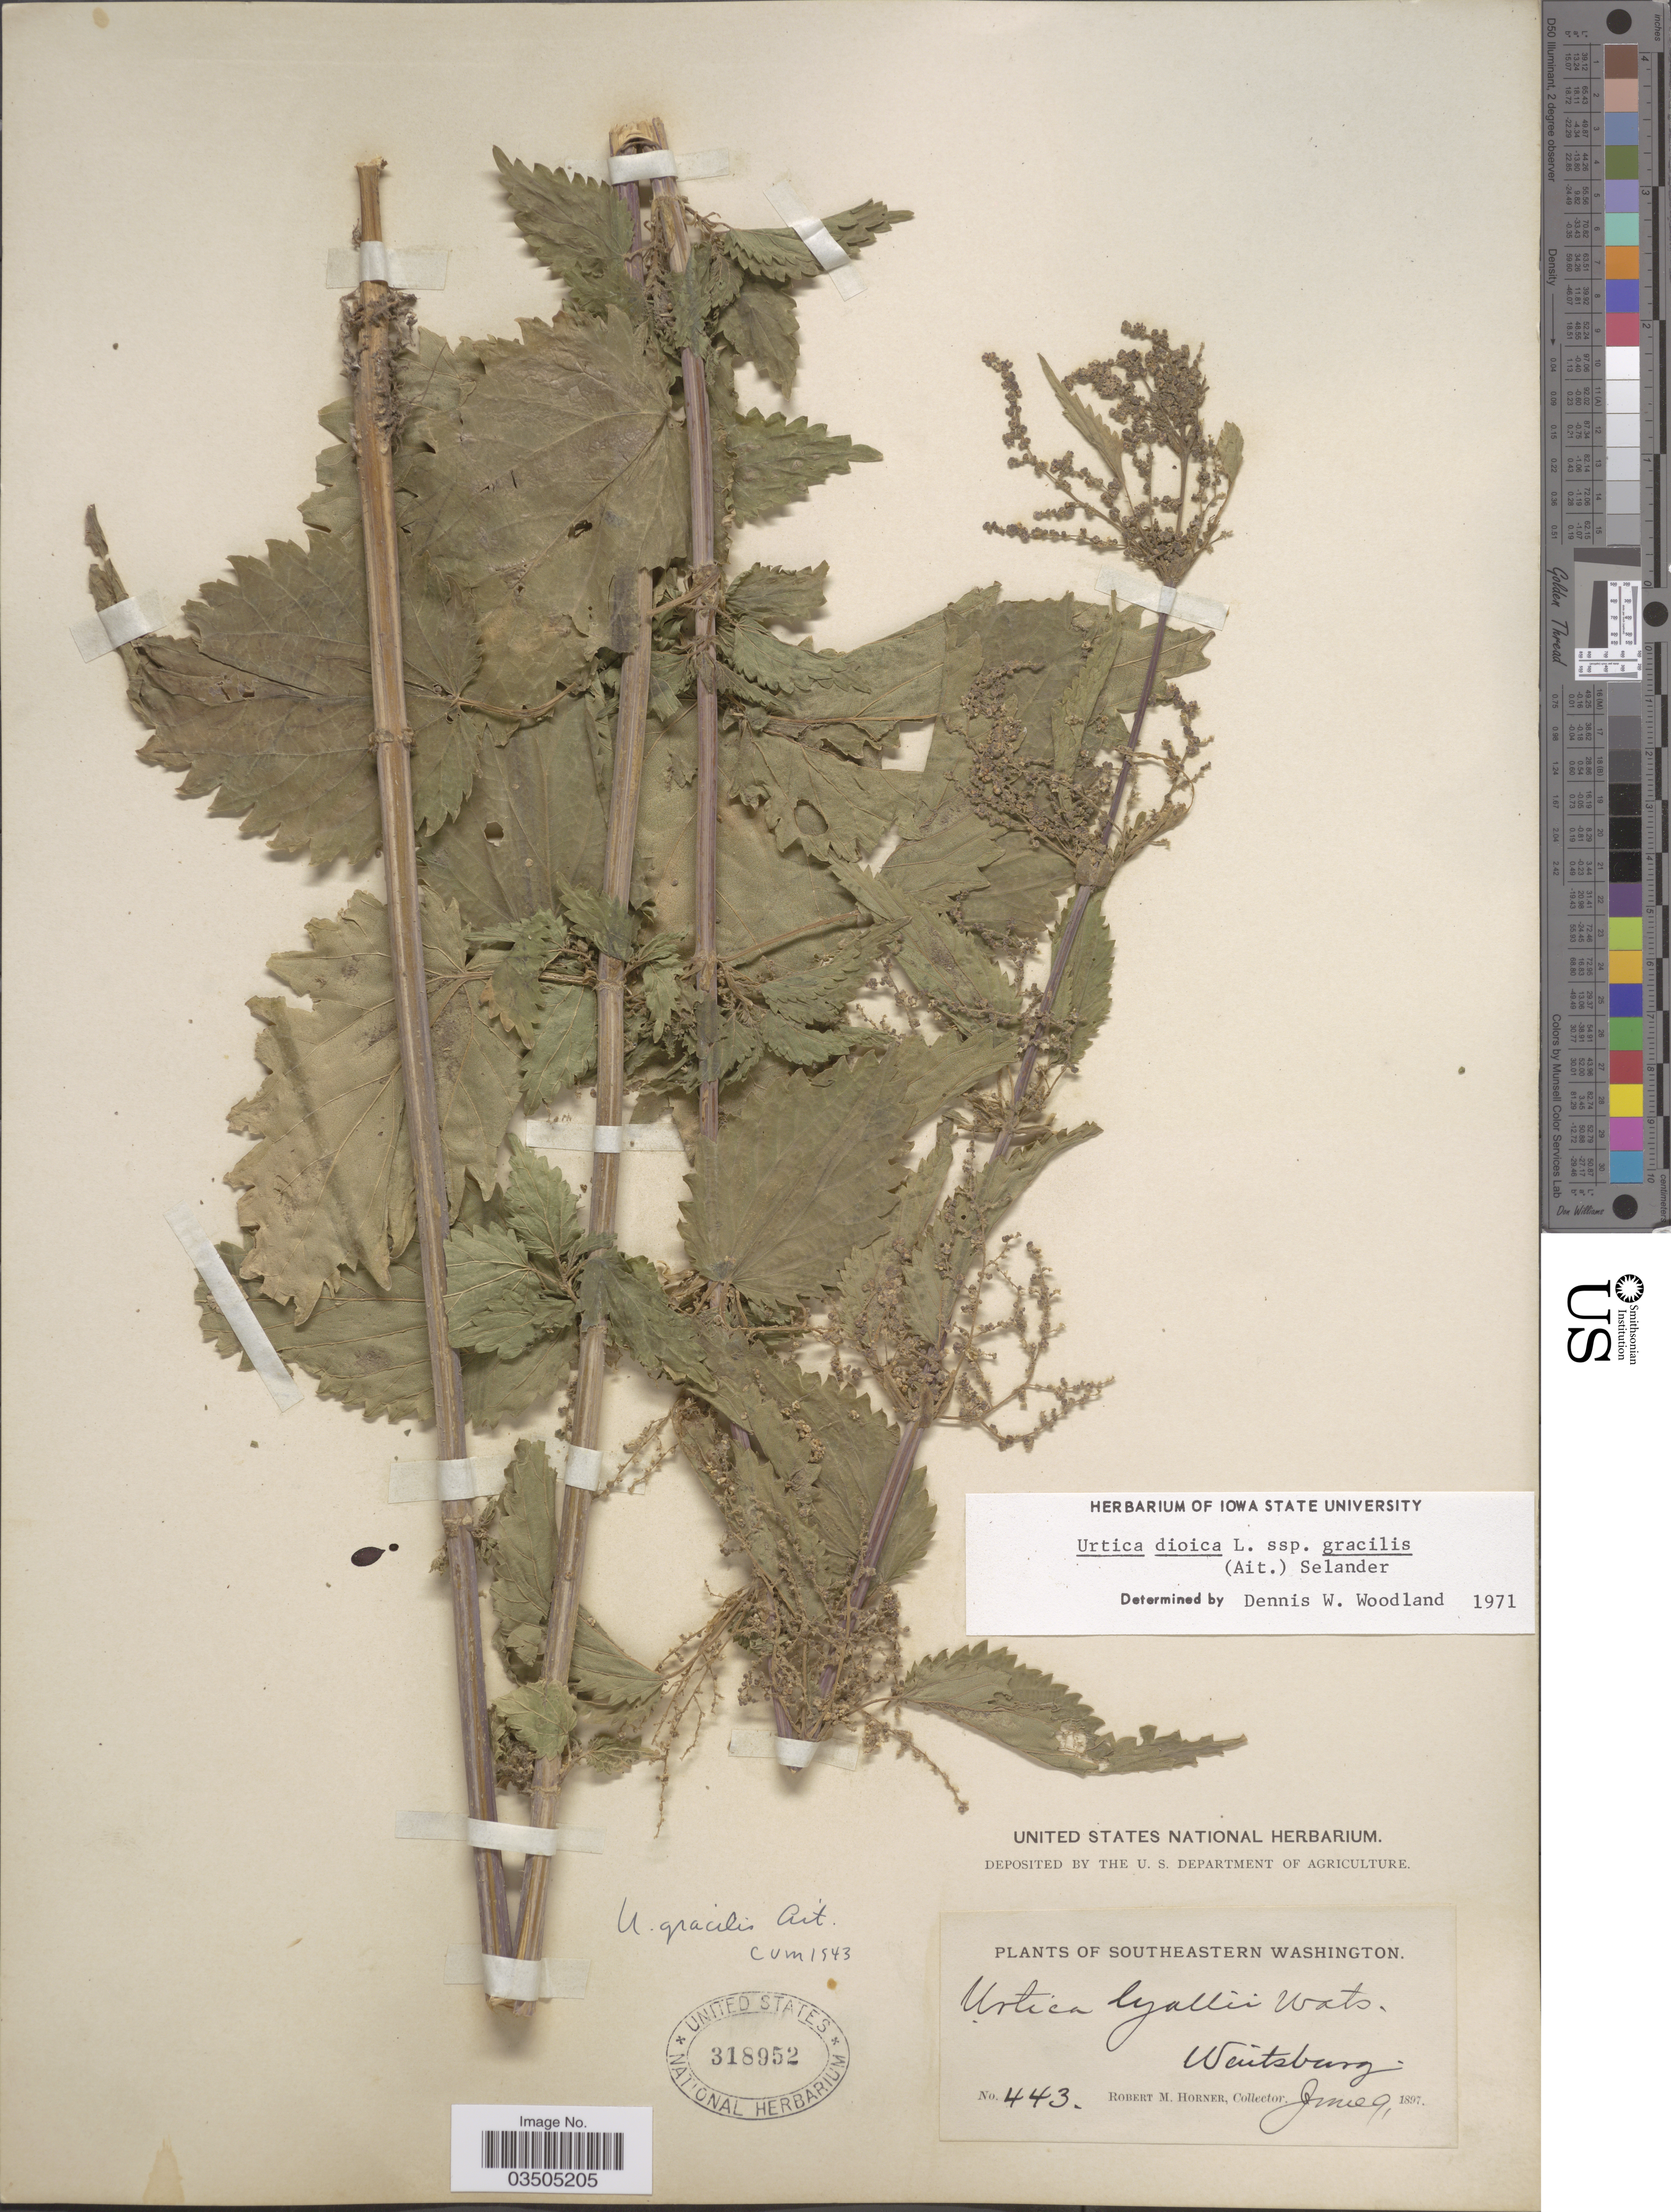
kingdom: Plantae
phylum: Tracheophyta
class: Magnoliopsida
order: Rosales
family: Urticaceae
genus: Urtica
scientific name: Urtica dioica subsp. gracilis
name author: L.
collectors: R. Horner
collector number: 443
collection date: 1897-06-09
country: United States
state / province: Washington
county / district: Walla Walla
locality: Southeastern Washington. Waitsburg.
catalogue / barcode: US 318952